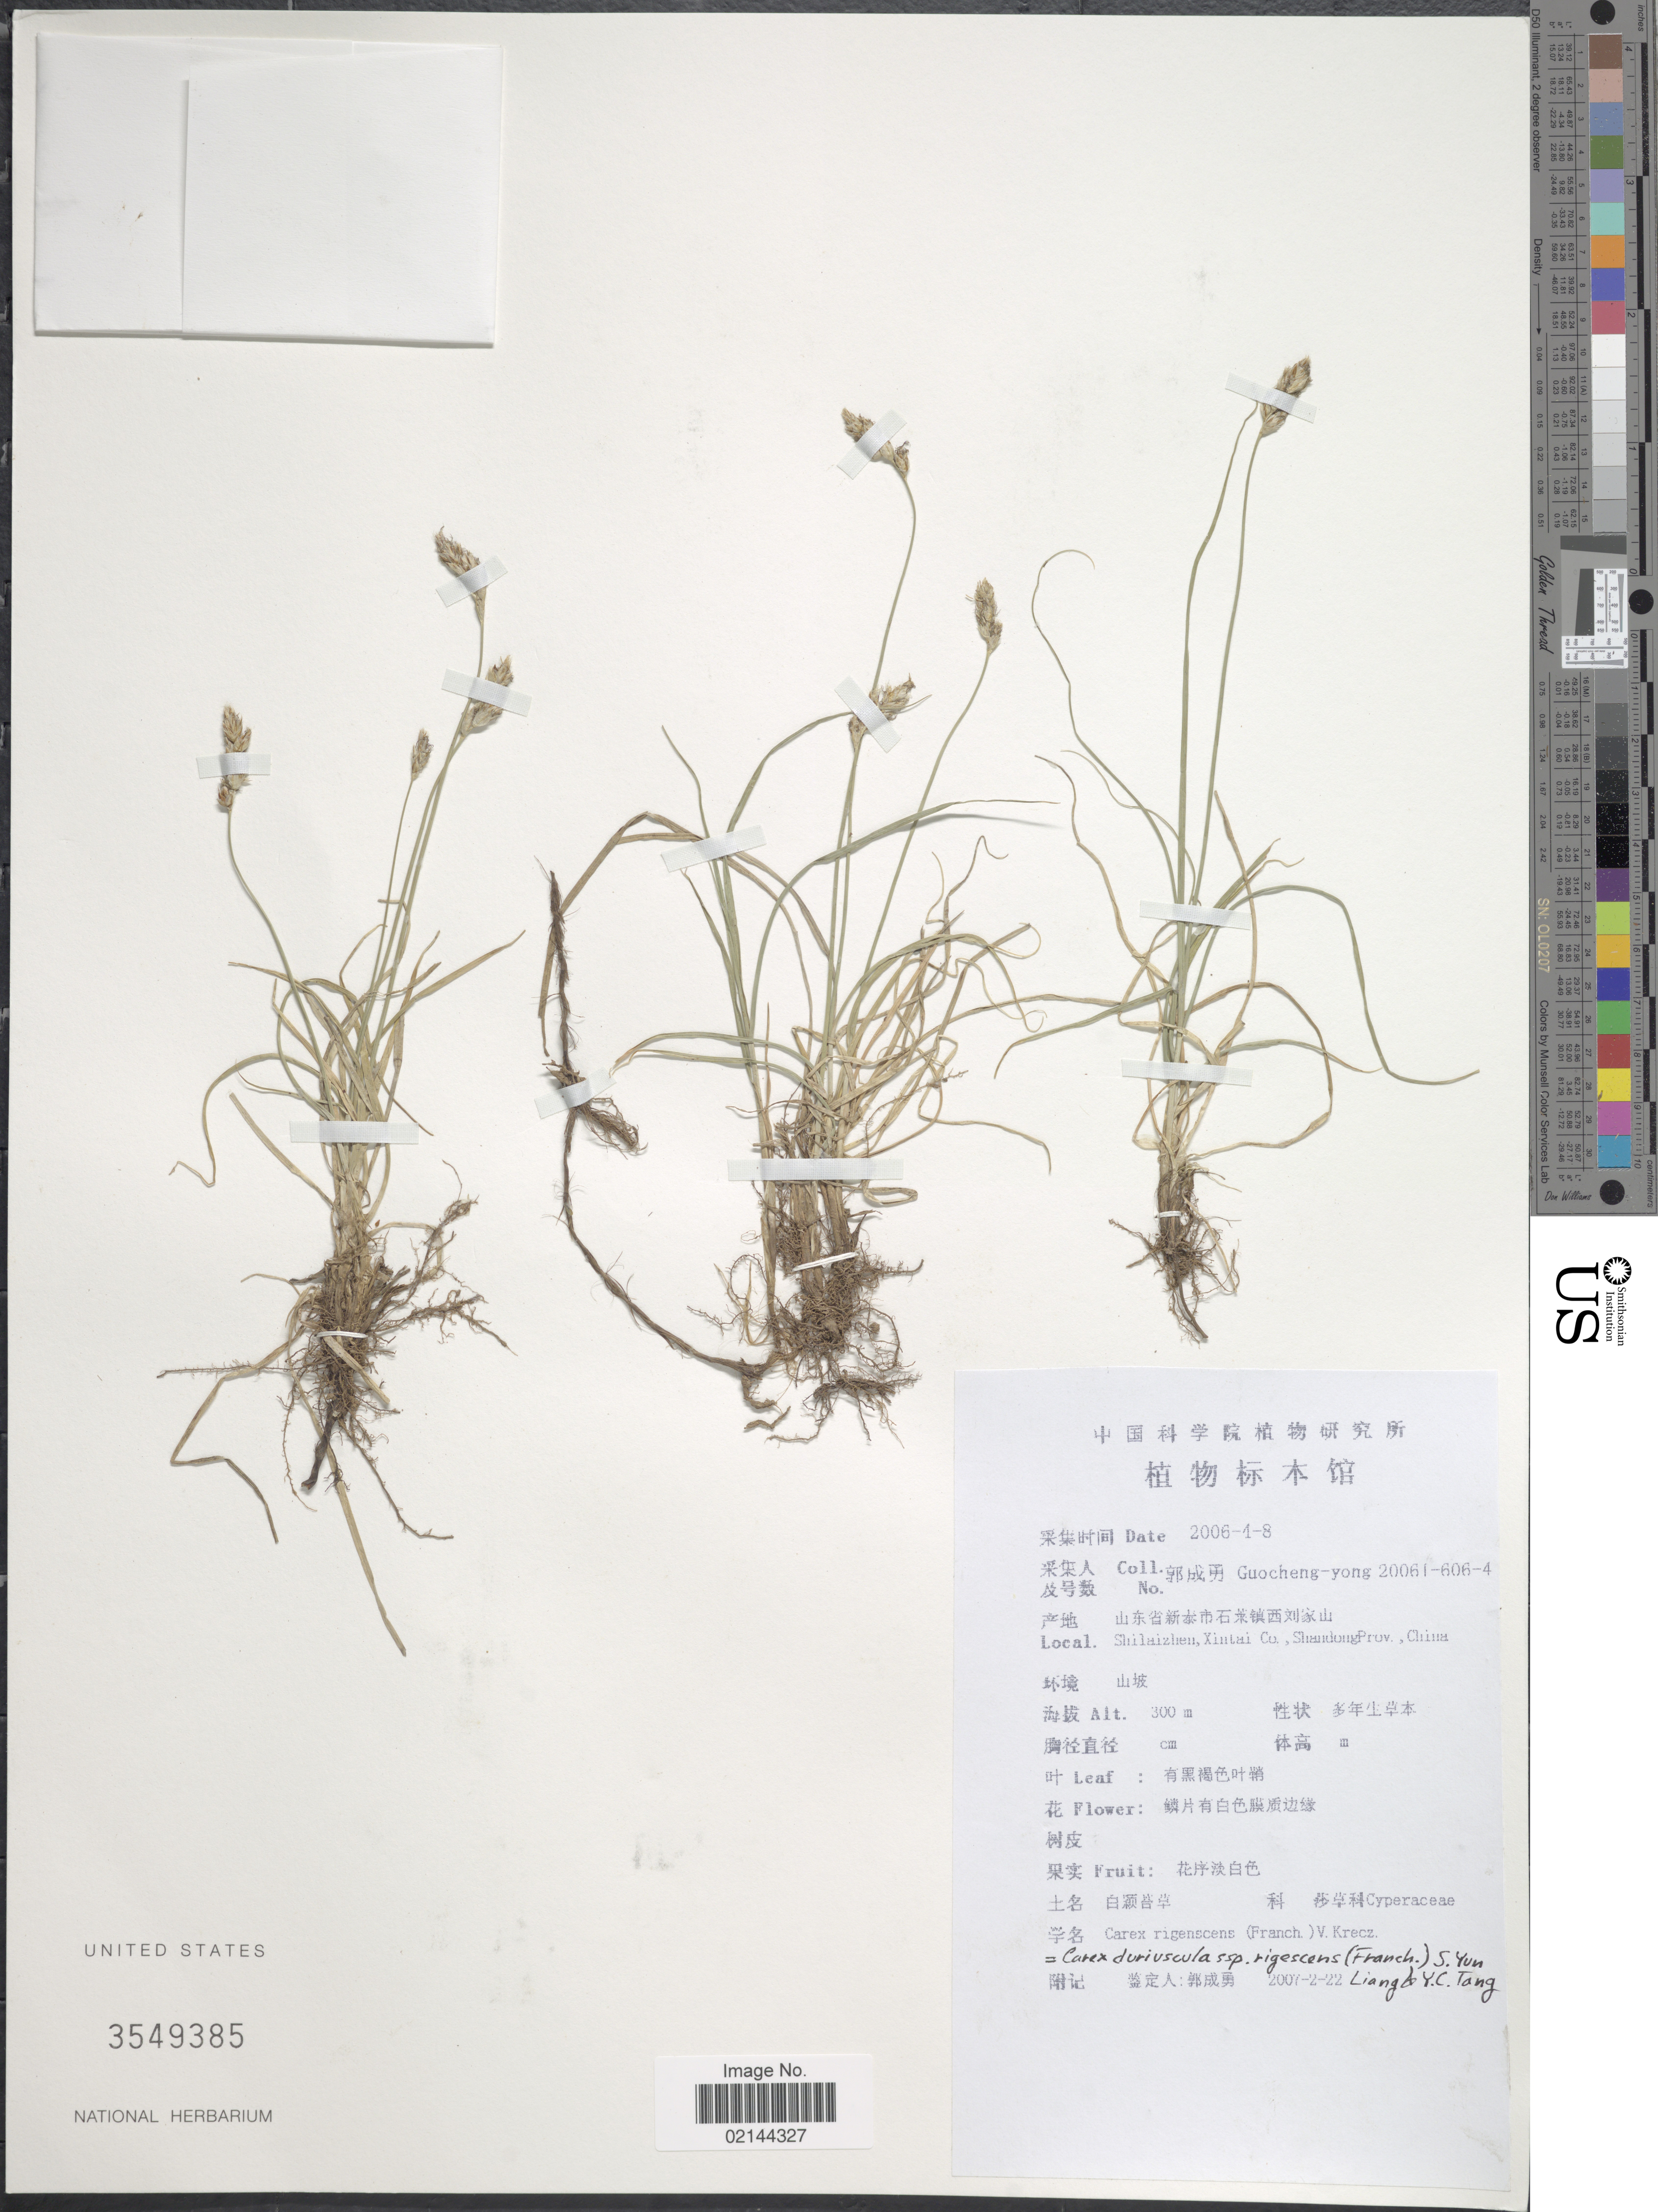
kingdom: Plantae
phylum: Tracheophyta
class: Liliopsida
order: Poales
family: Cyperaceae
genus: Carex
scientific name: Carex duriuscula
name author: C.A. Mey.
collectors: Guo cheng-yong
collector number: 20061-606-4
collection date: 2006-04-08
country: China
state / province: Shandong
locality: Shilaizhen, Xintai Co., Shandong Prov., China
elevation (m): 300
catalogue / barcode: US 3549385